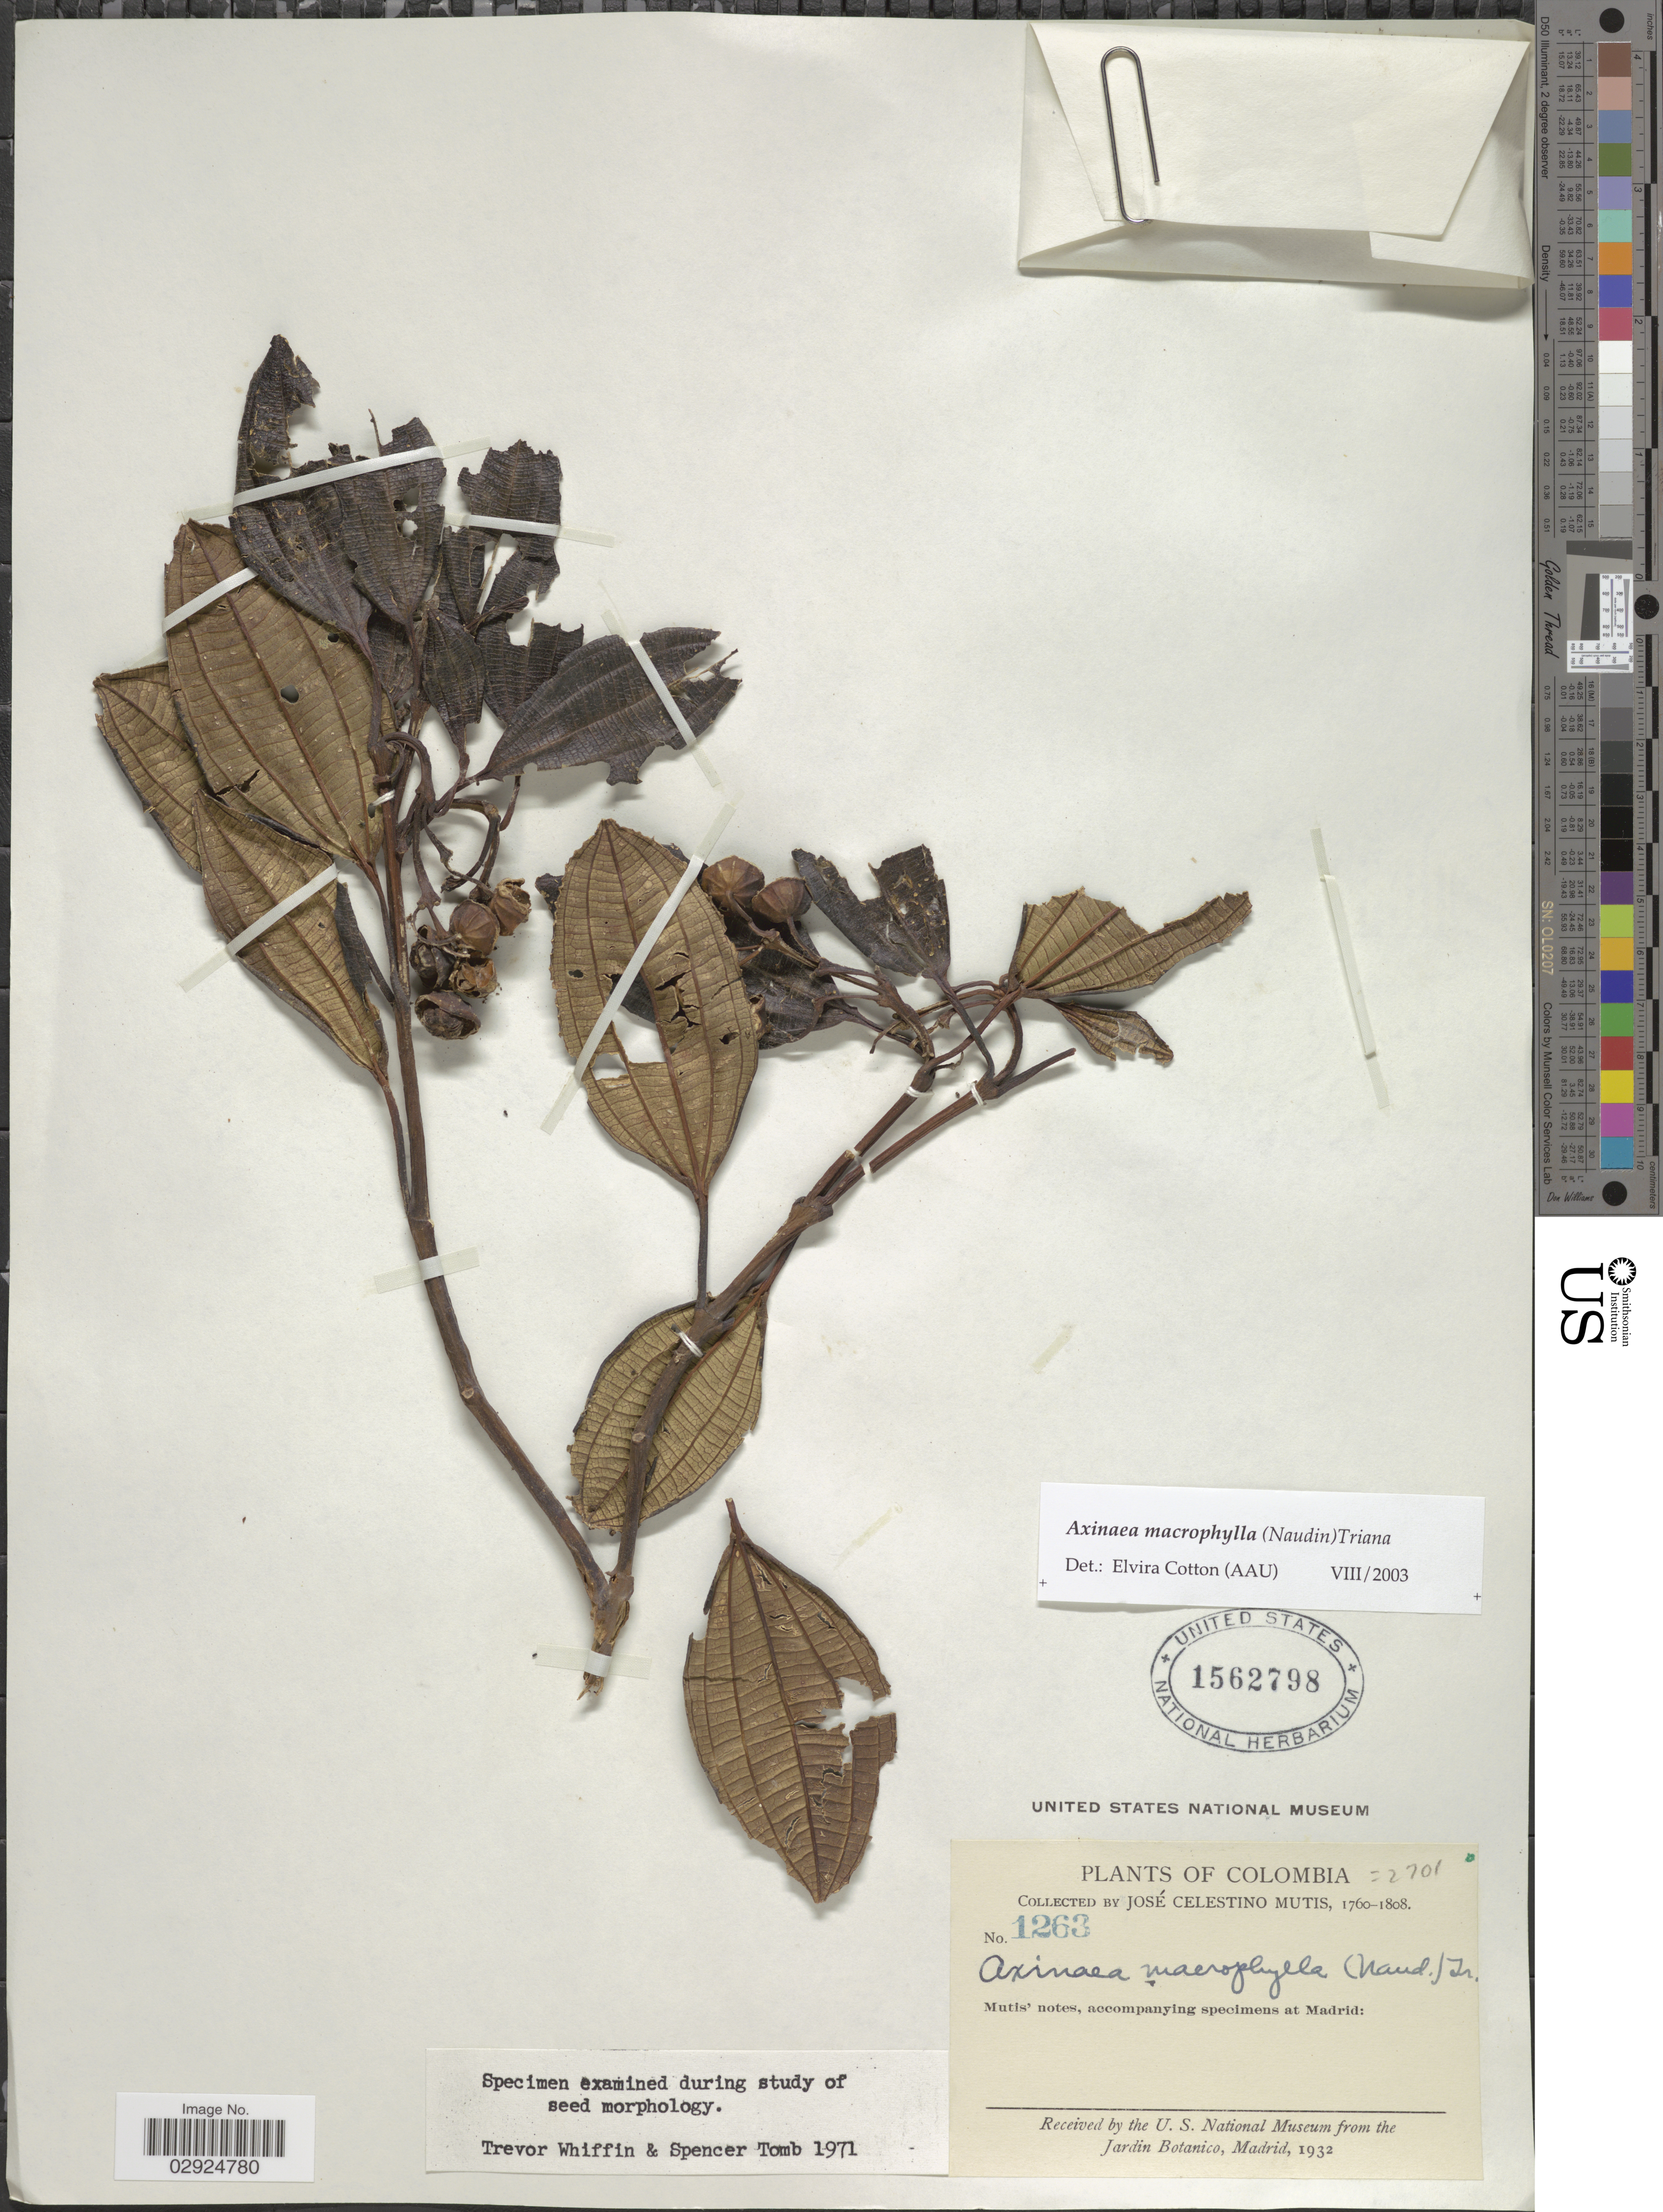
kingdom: Plantae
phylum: Tracheophyta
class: Magnoliopsida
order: Myrtales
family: Melastomataceae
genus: Axinaea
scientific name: Axinaea macrophylla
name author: (Naudin) Triana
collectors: J. C. B. Mutis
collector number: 1263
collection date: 1760/1808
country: Colombia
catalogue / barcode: US 1562798